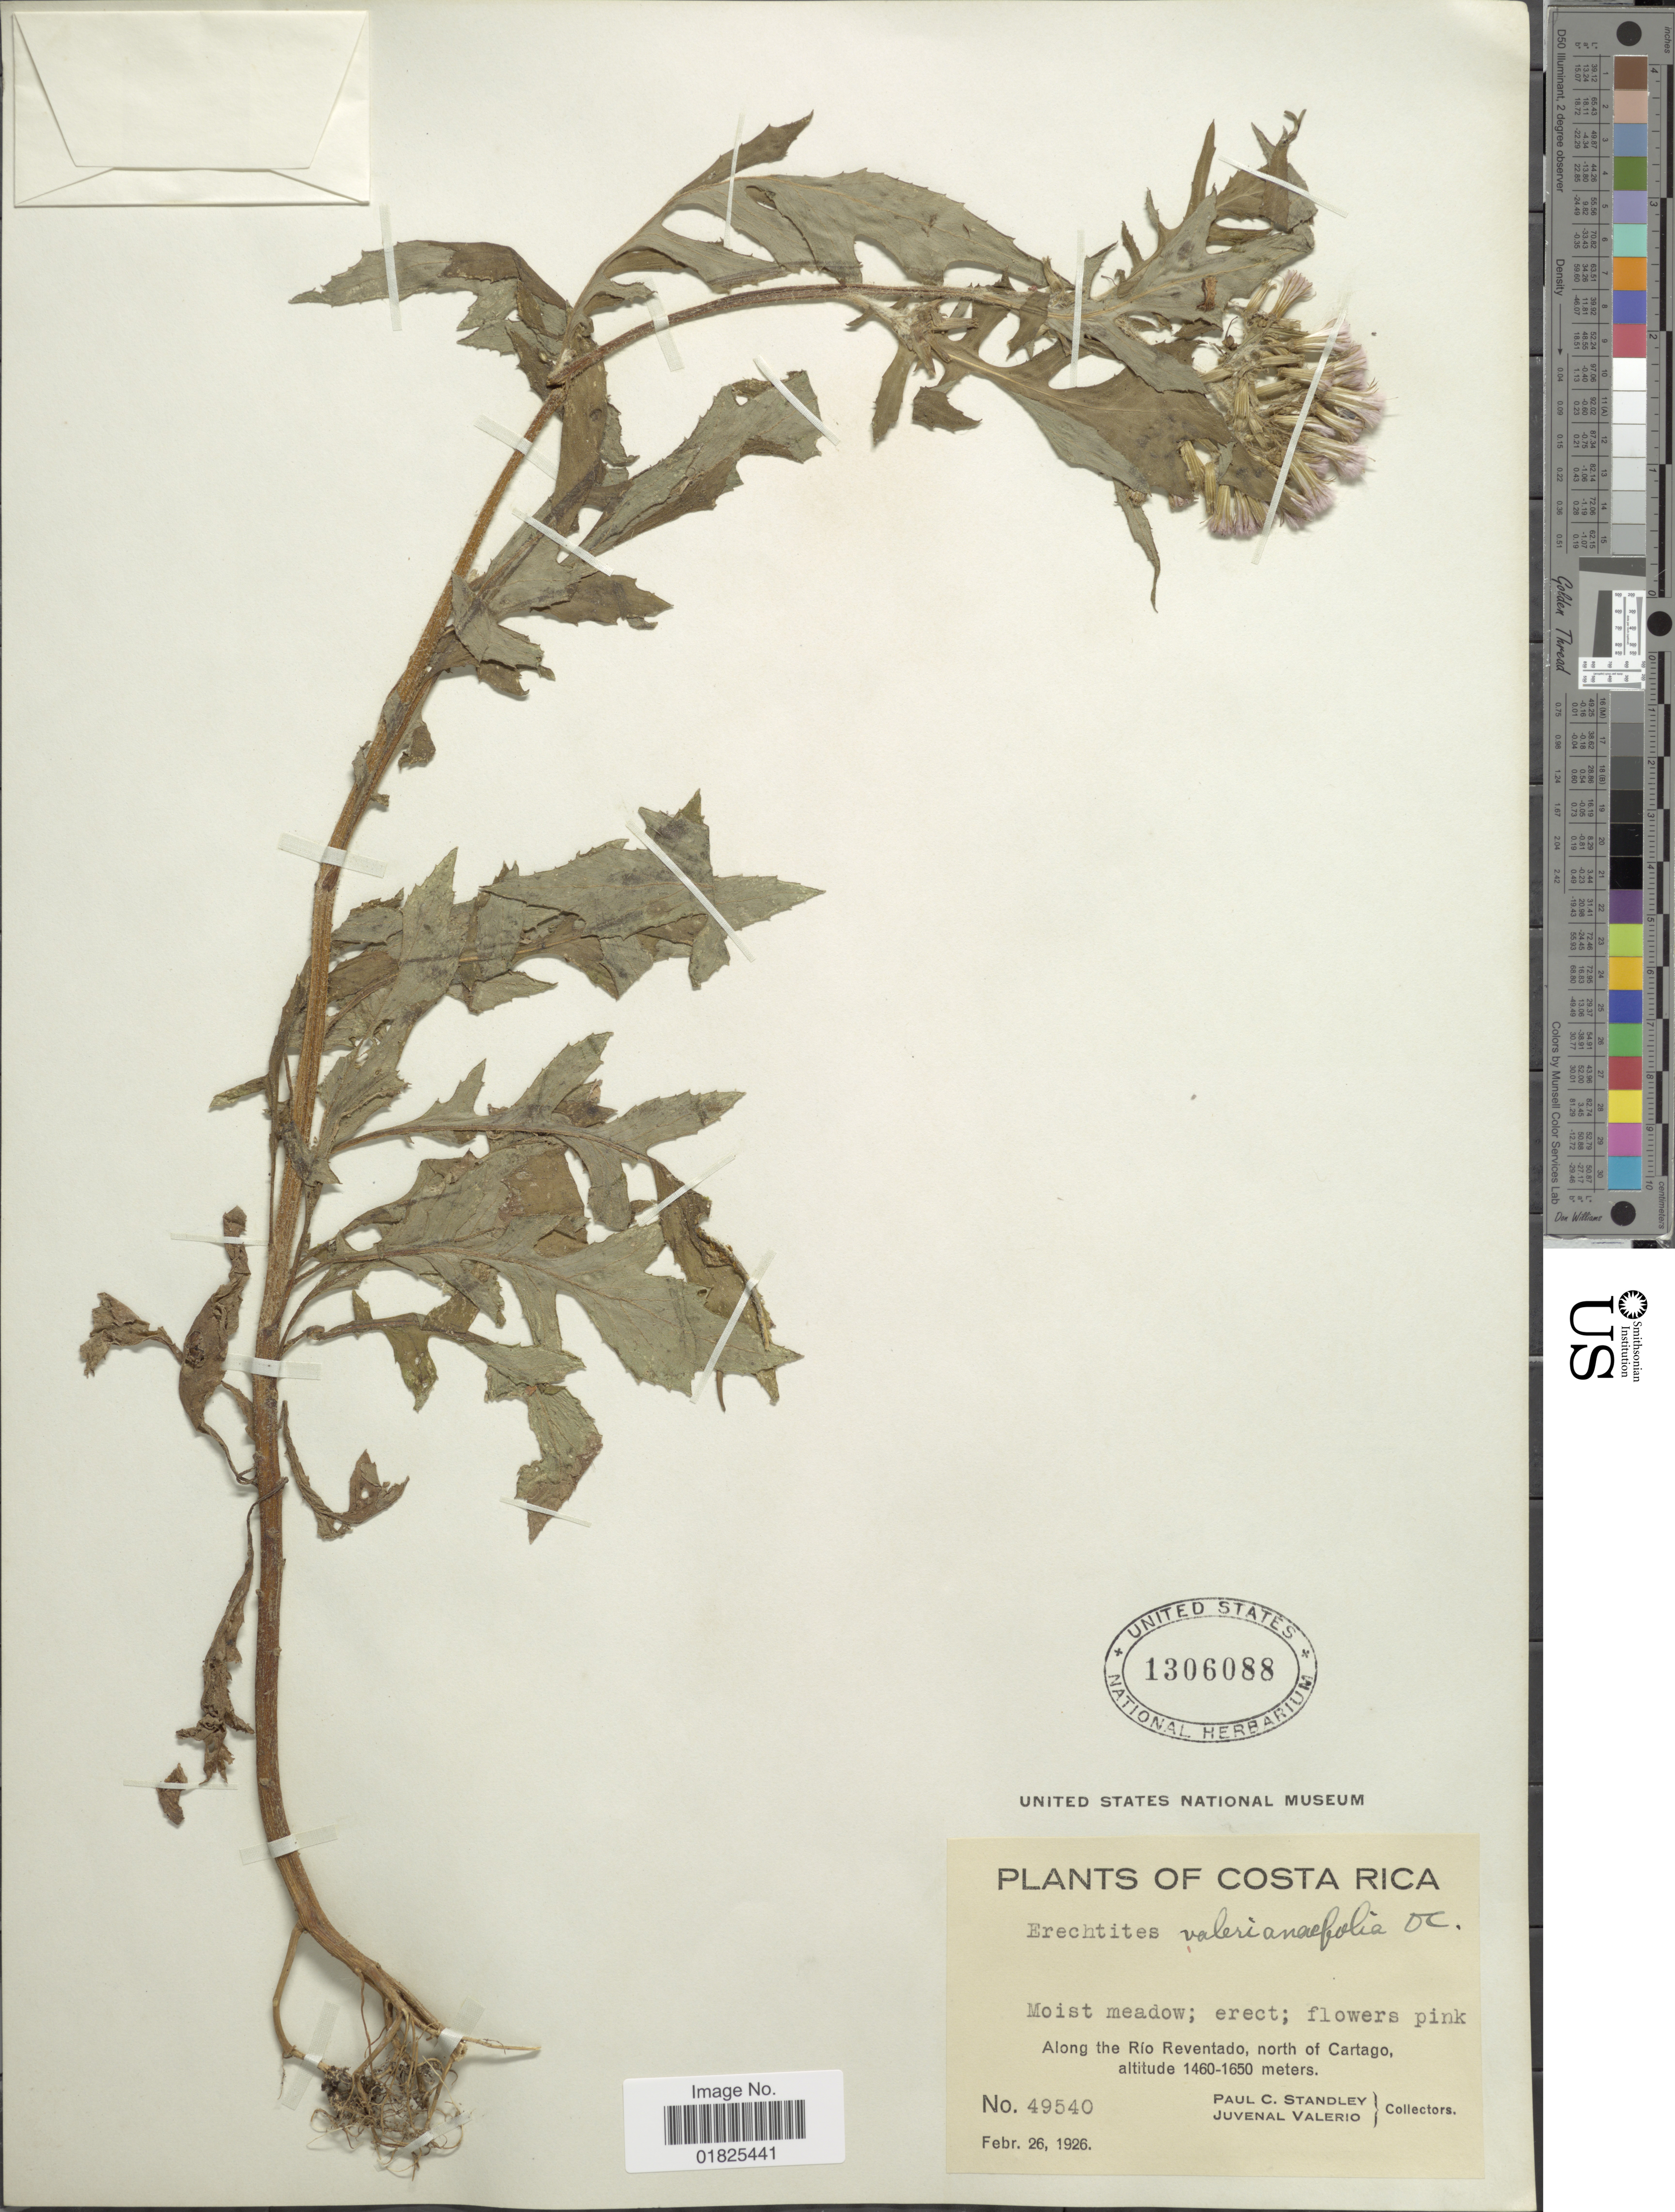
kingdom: Plantae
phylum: Tracheophyta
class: Magnoliopsida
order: Asterales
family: Asteraceae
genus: Erechtites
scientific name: Erechtites valerianifolius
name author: (Link ex Spreng.) DC.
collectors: P. C. Standley & J. Valerio R.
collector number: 49540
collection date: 1926-02-26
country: Costa Rica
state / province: Cartago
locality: Along the Rio Revebtado, north of Cartago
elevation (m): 1460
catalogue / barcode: US 1306088